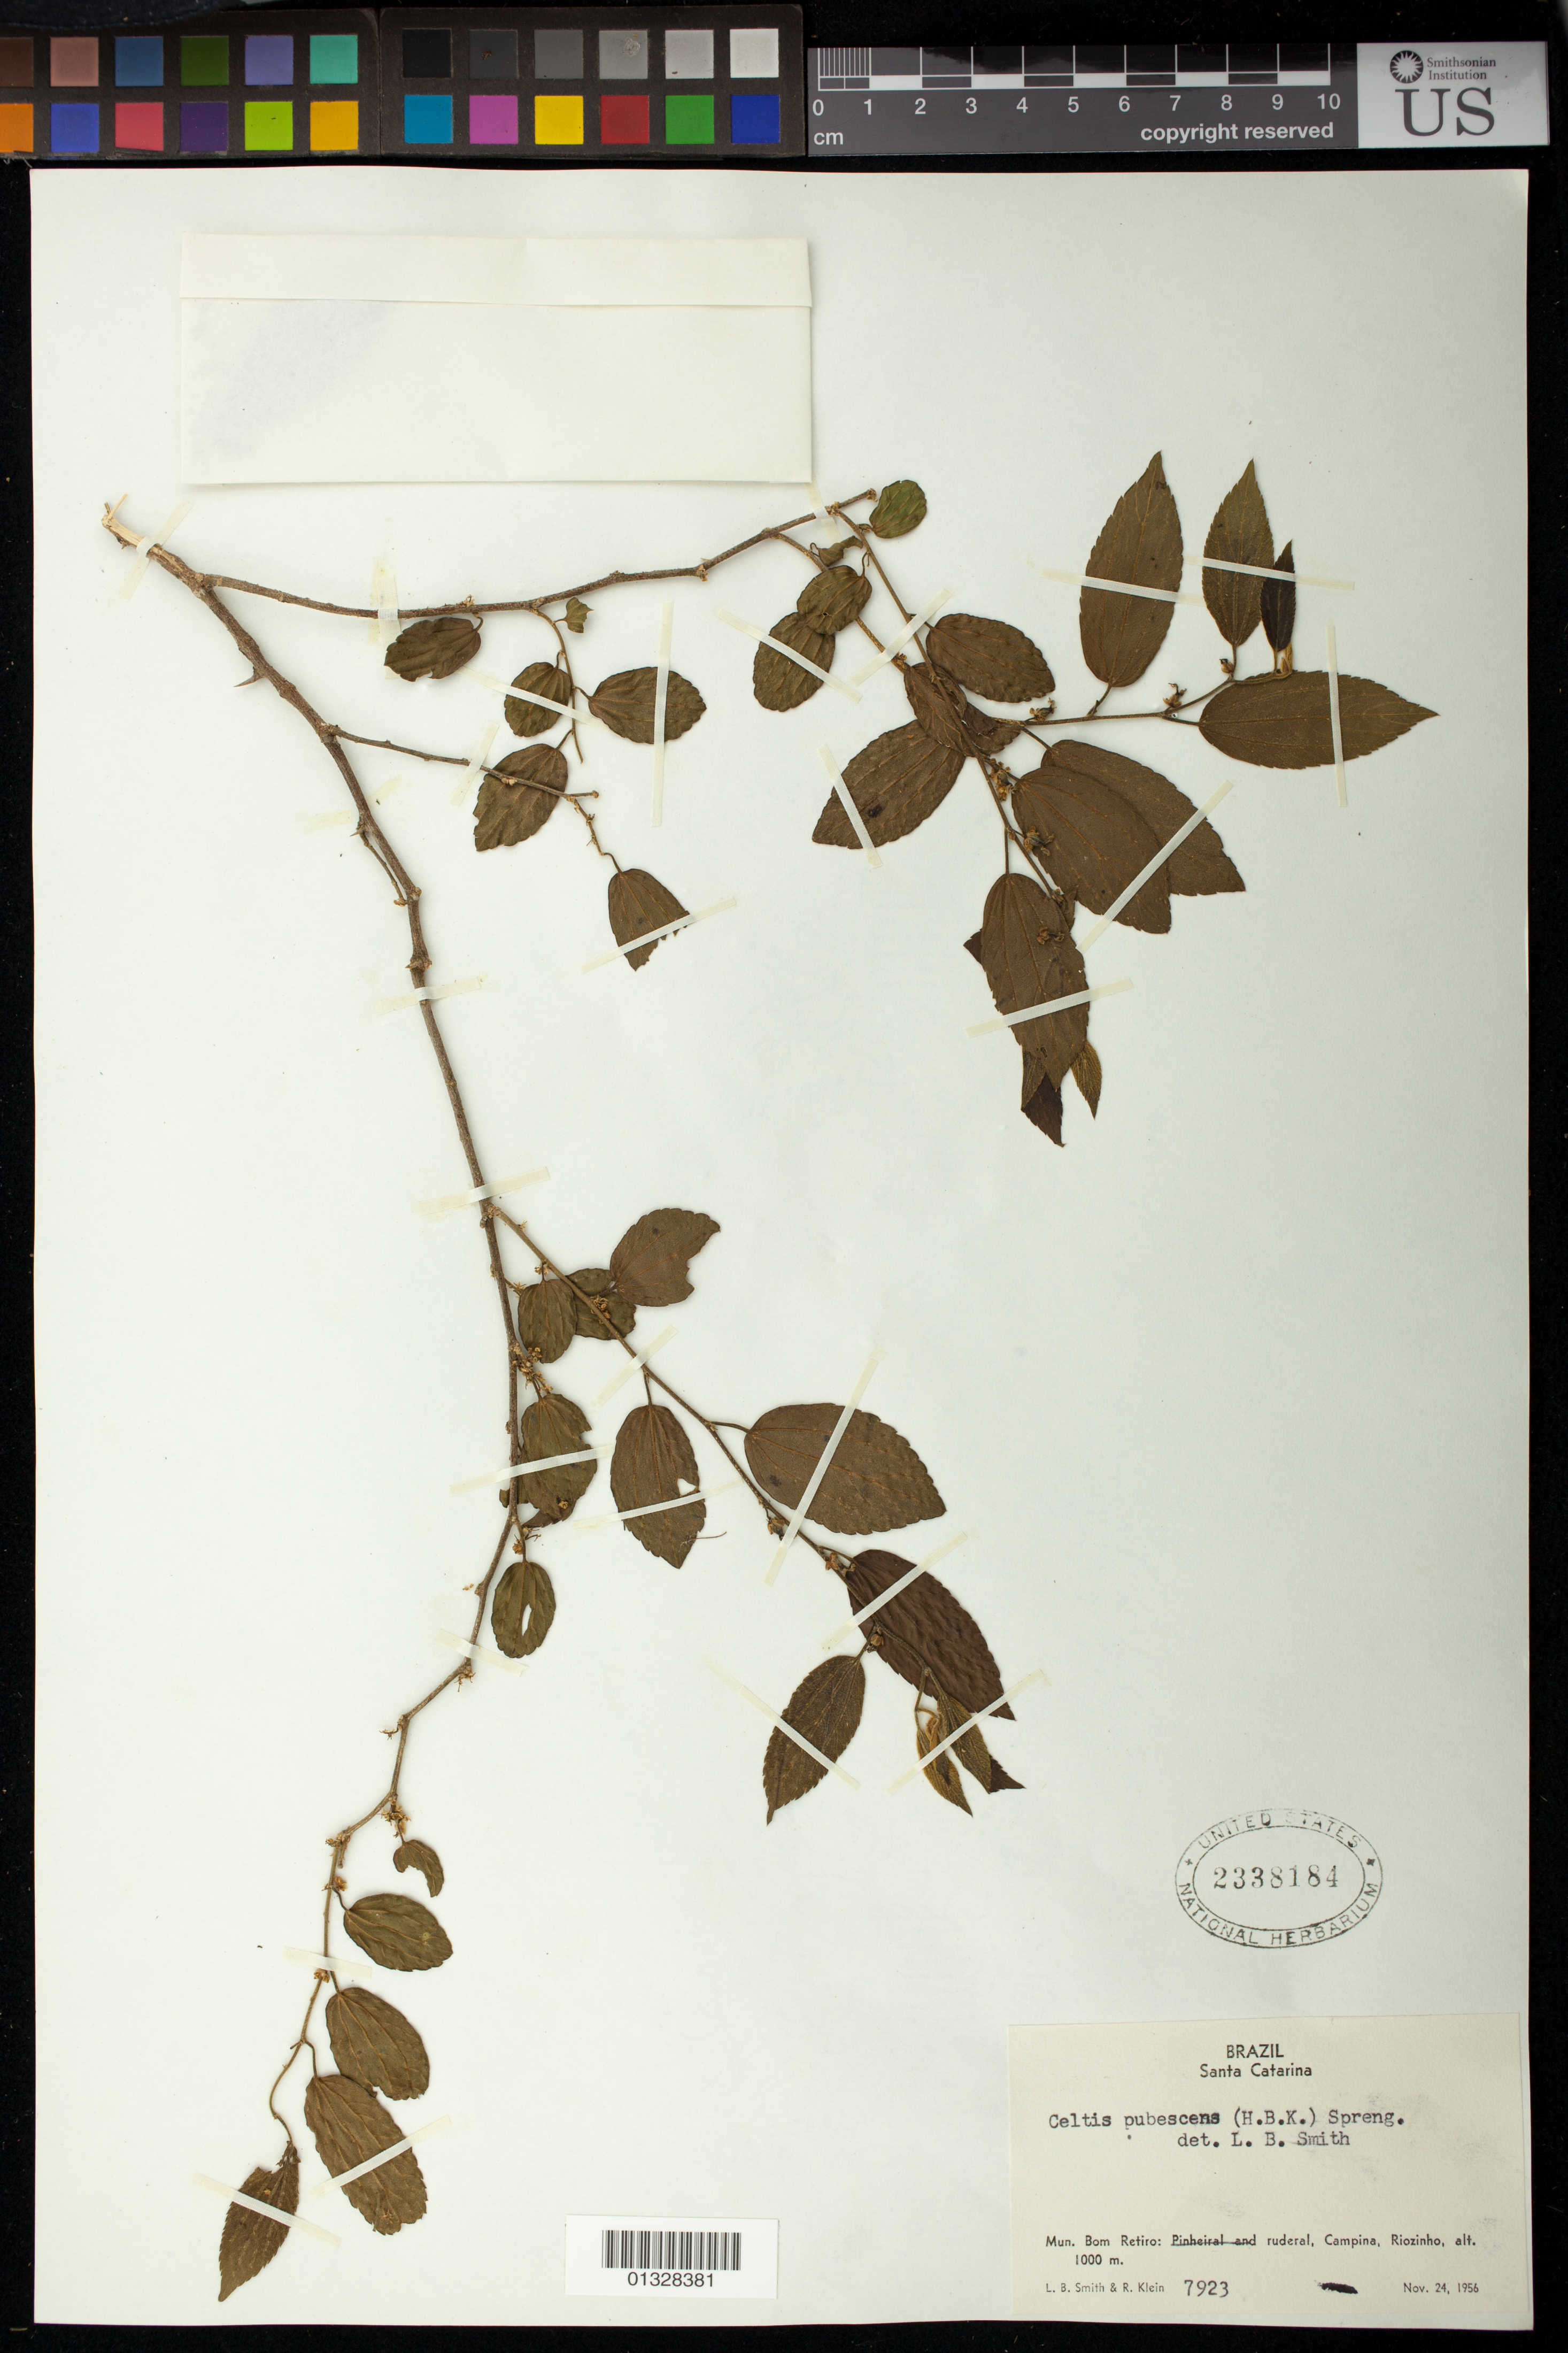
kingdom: Plantae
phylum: Tracheophyta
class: Magnoliopsida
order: Rosales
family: Cannabaceae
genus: Celtis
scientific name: Celtis pubescens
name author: (Kunth) Spreng.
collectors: L. Smith & R. M. Klein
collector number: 7923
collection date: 1956-11-24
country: Brazil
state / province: Santa Catarina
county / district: Bom Retiro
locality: Riozinho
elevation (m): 1000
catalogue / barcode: US 2338184